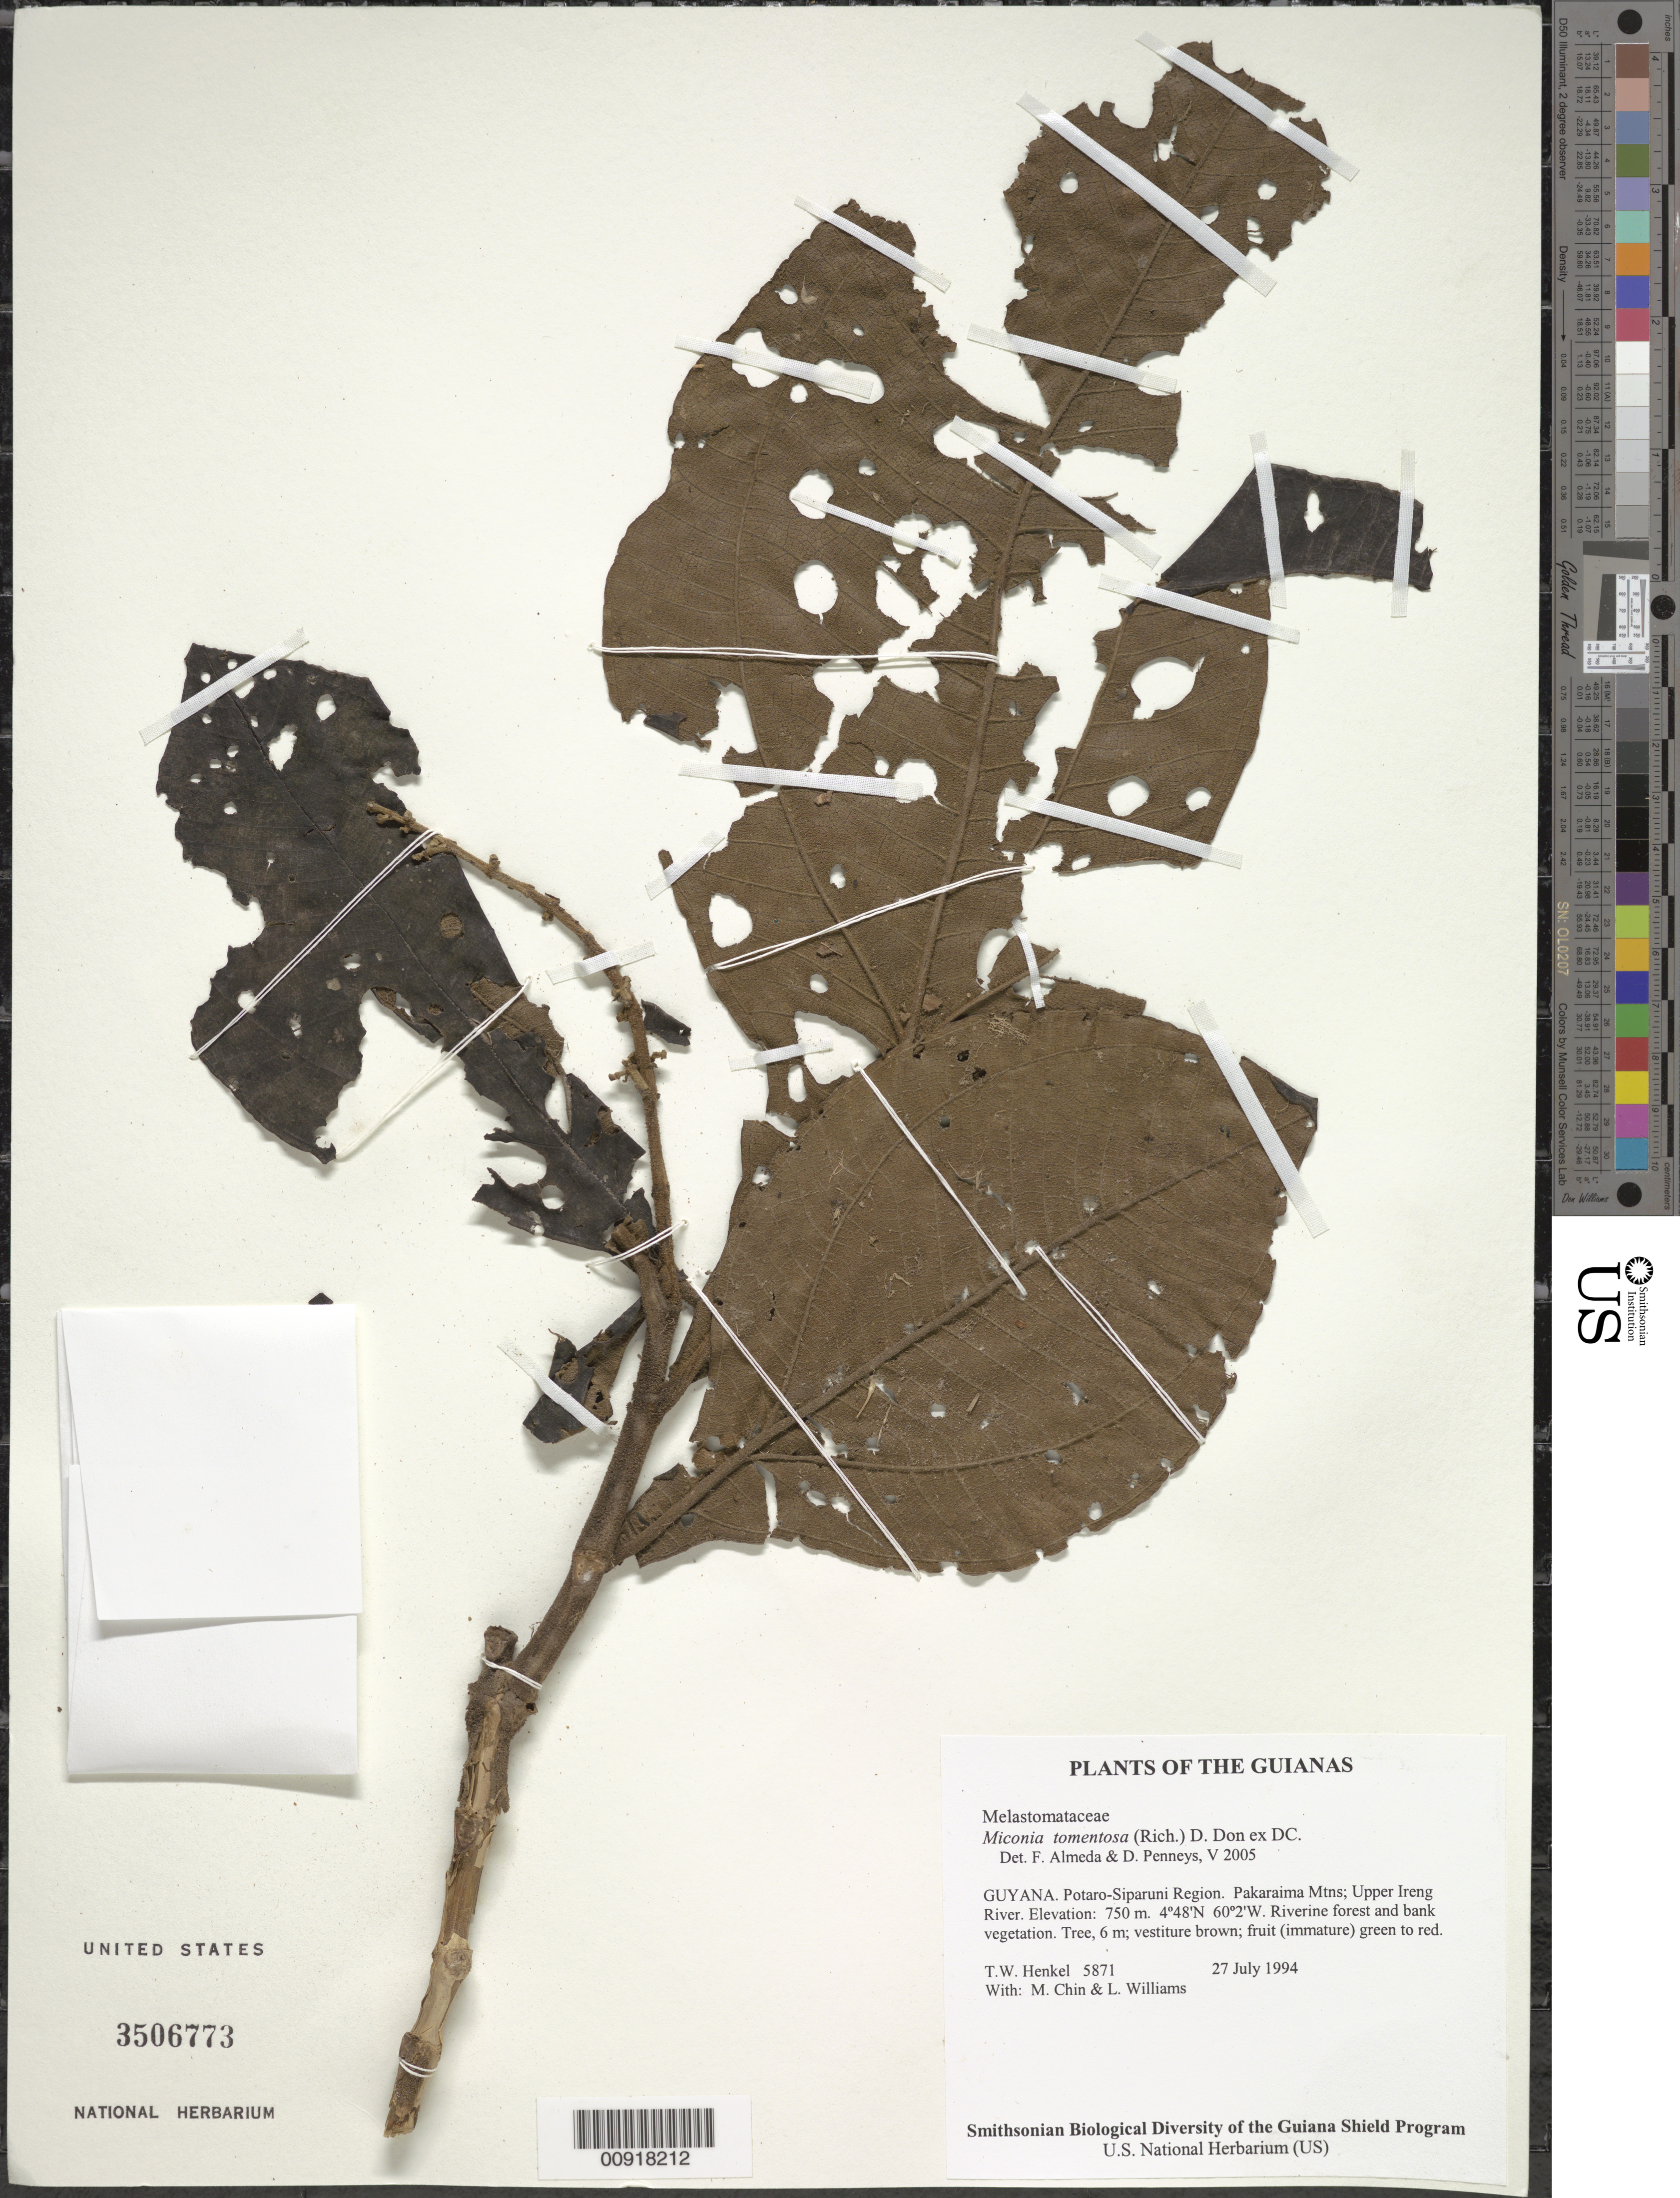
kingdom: Plantae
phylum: Tracheophyta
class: Magnoliopsida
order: Myrtales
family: Melastomataceae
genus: Miconia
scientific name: Miconia tomentosa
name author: (Rich.) D. Don ex DC.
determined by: Almeda, F.; Penneys, D. S.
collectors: T. Henkel, M. Chin & L. Williams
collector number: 5871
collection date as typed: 27 July 1994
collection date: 1994-07-27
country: Guyana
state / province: Potaro-Siparuni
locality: Pakaraima Mtns; Upper Ireng River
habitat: Riverine forest and bank vegetation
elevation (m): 750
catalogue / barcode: US 3506773